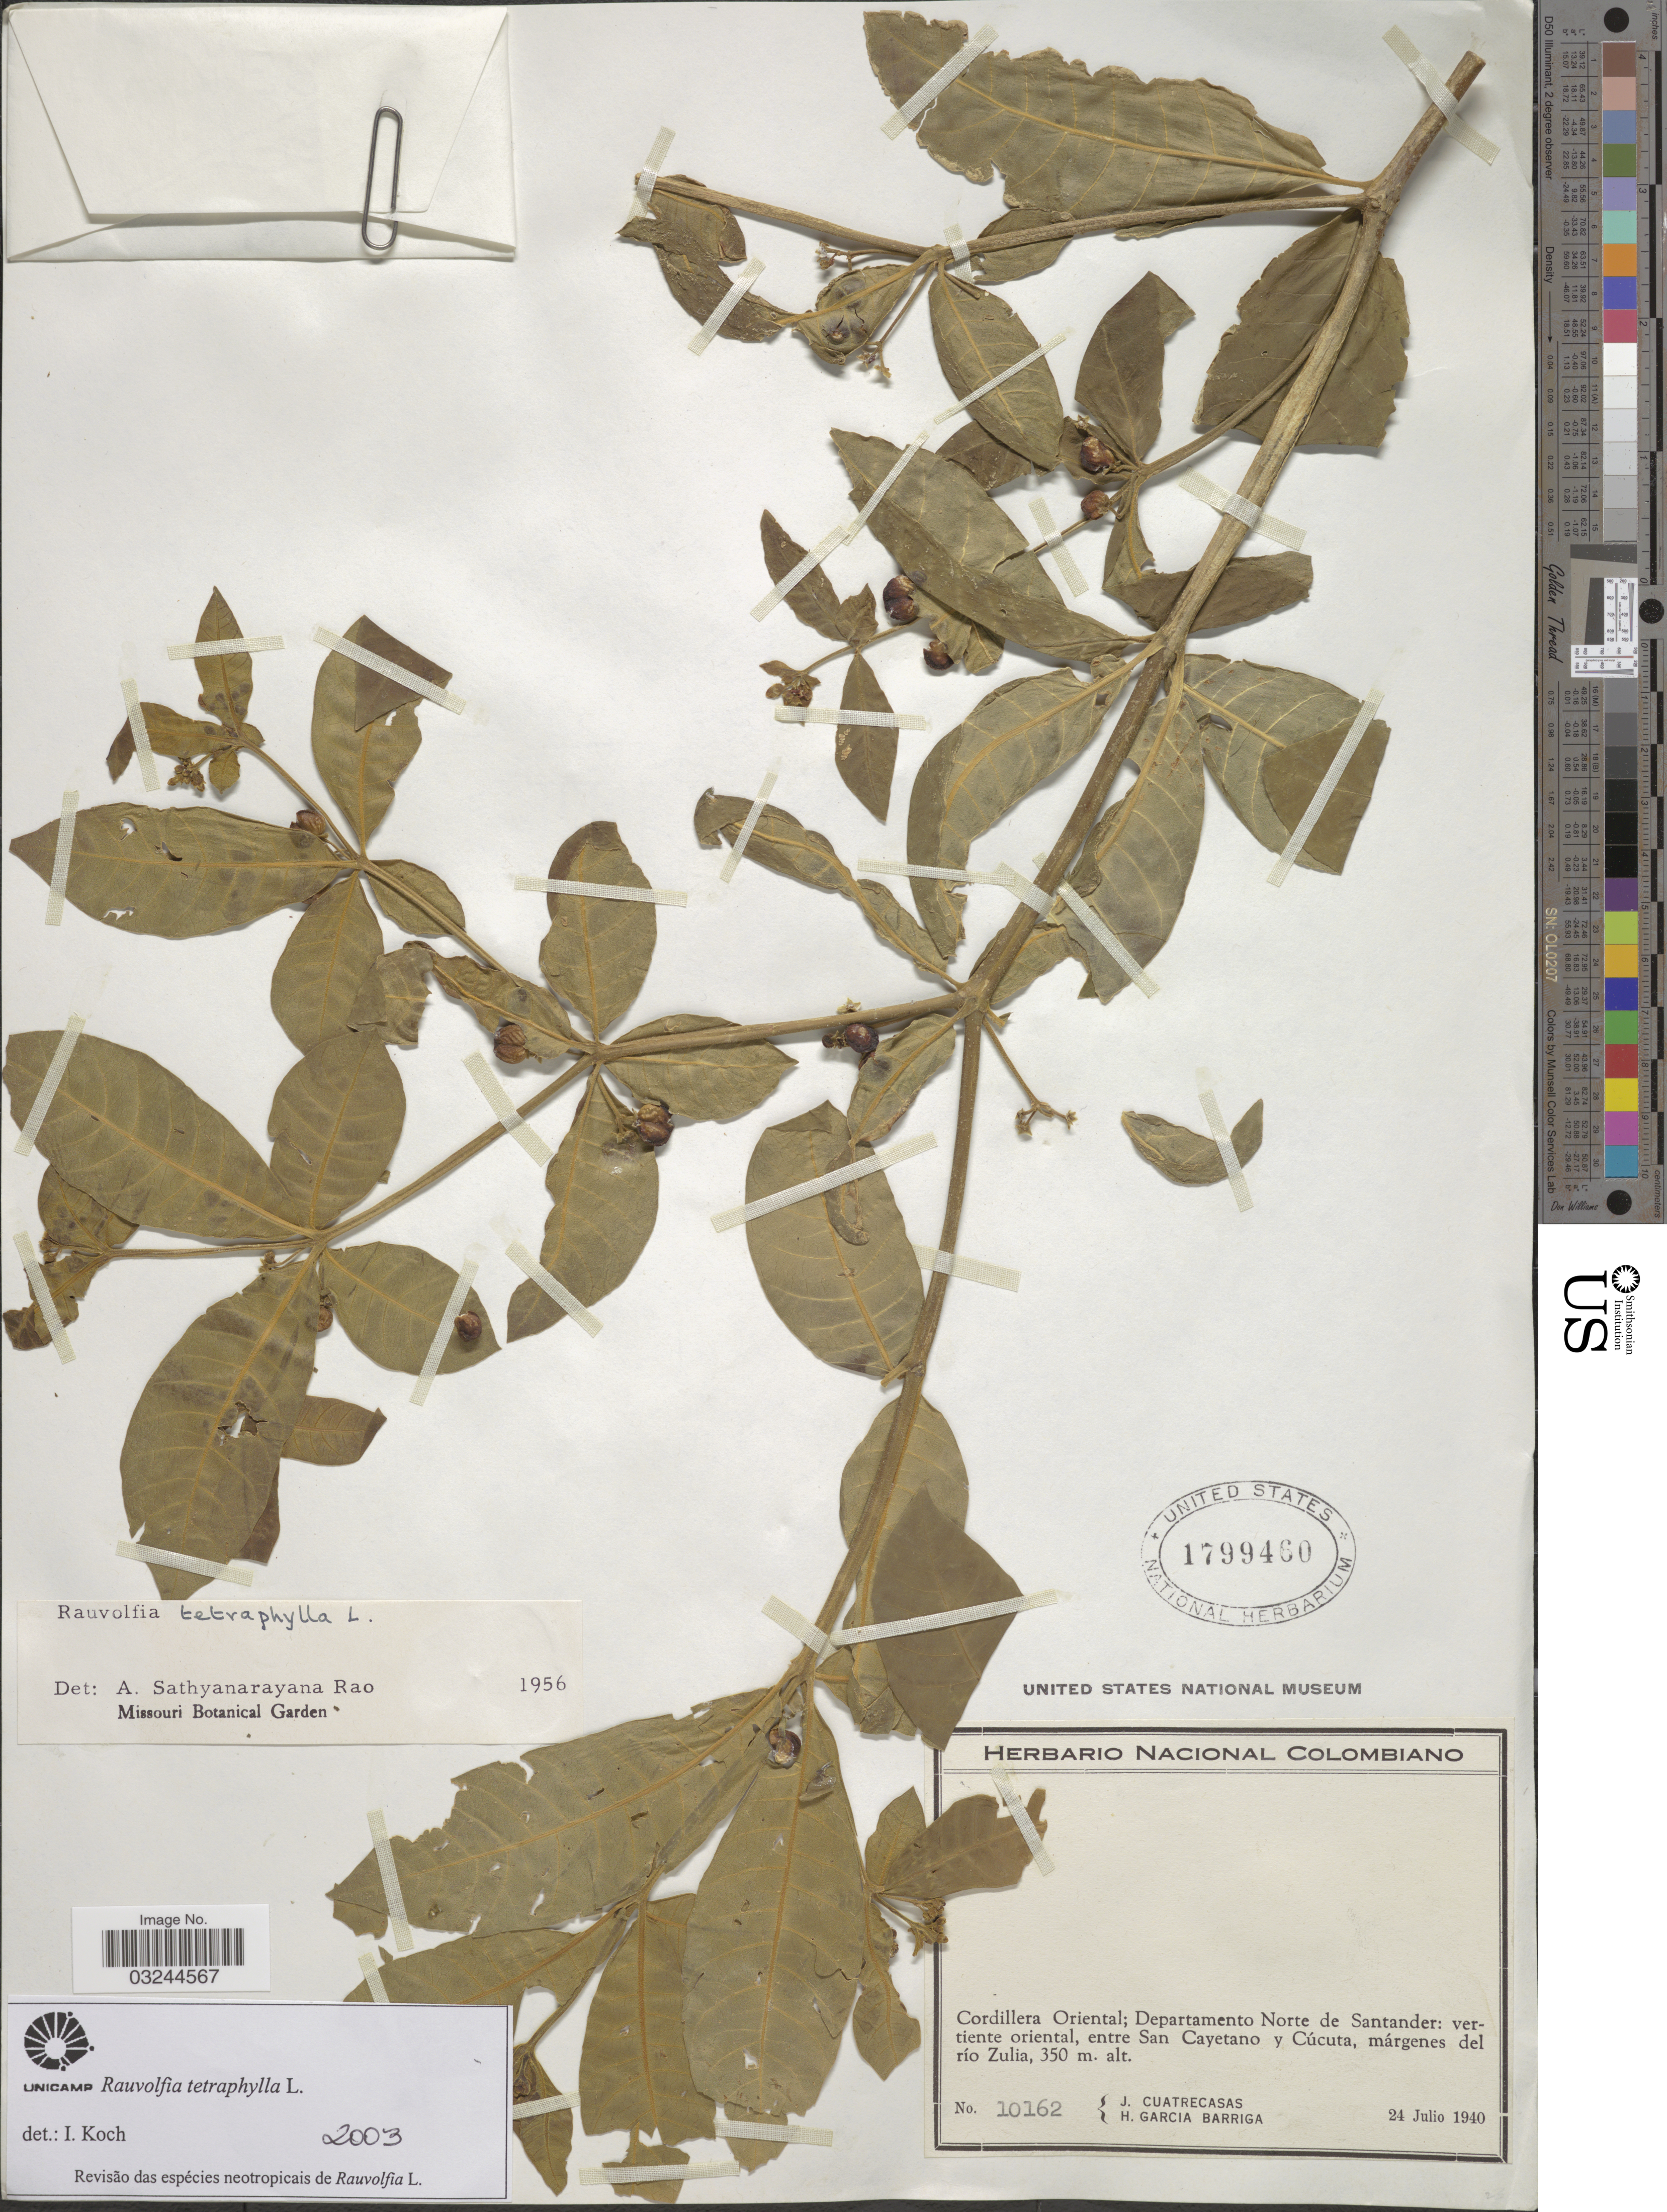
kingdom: Plantae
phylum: Tracheophyta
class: Magnoliopsida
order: Gentianales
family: Apocynaceae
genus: Rauvolfia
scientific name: Rauvolfia tetraphylla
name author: L.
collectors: J. Cuatrecasas & H. García Barriga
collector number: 10162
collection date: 1940-07-24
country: Colombia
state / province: Norte de Santander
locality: Cordillera Oriental: Departamento Norte de Santander: vertiente oriental, entre San Cayetano y Cúcuta, márgenes del río Zulia.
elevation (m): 350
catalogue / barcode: US 1799460